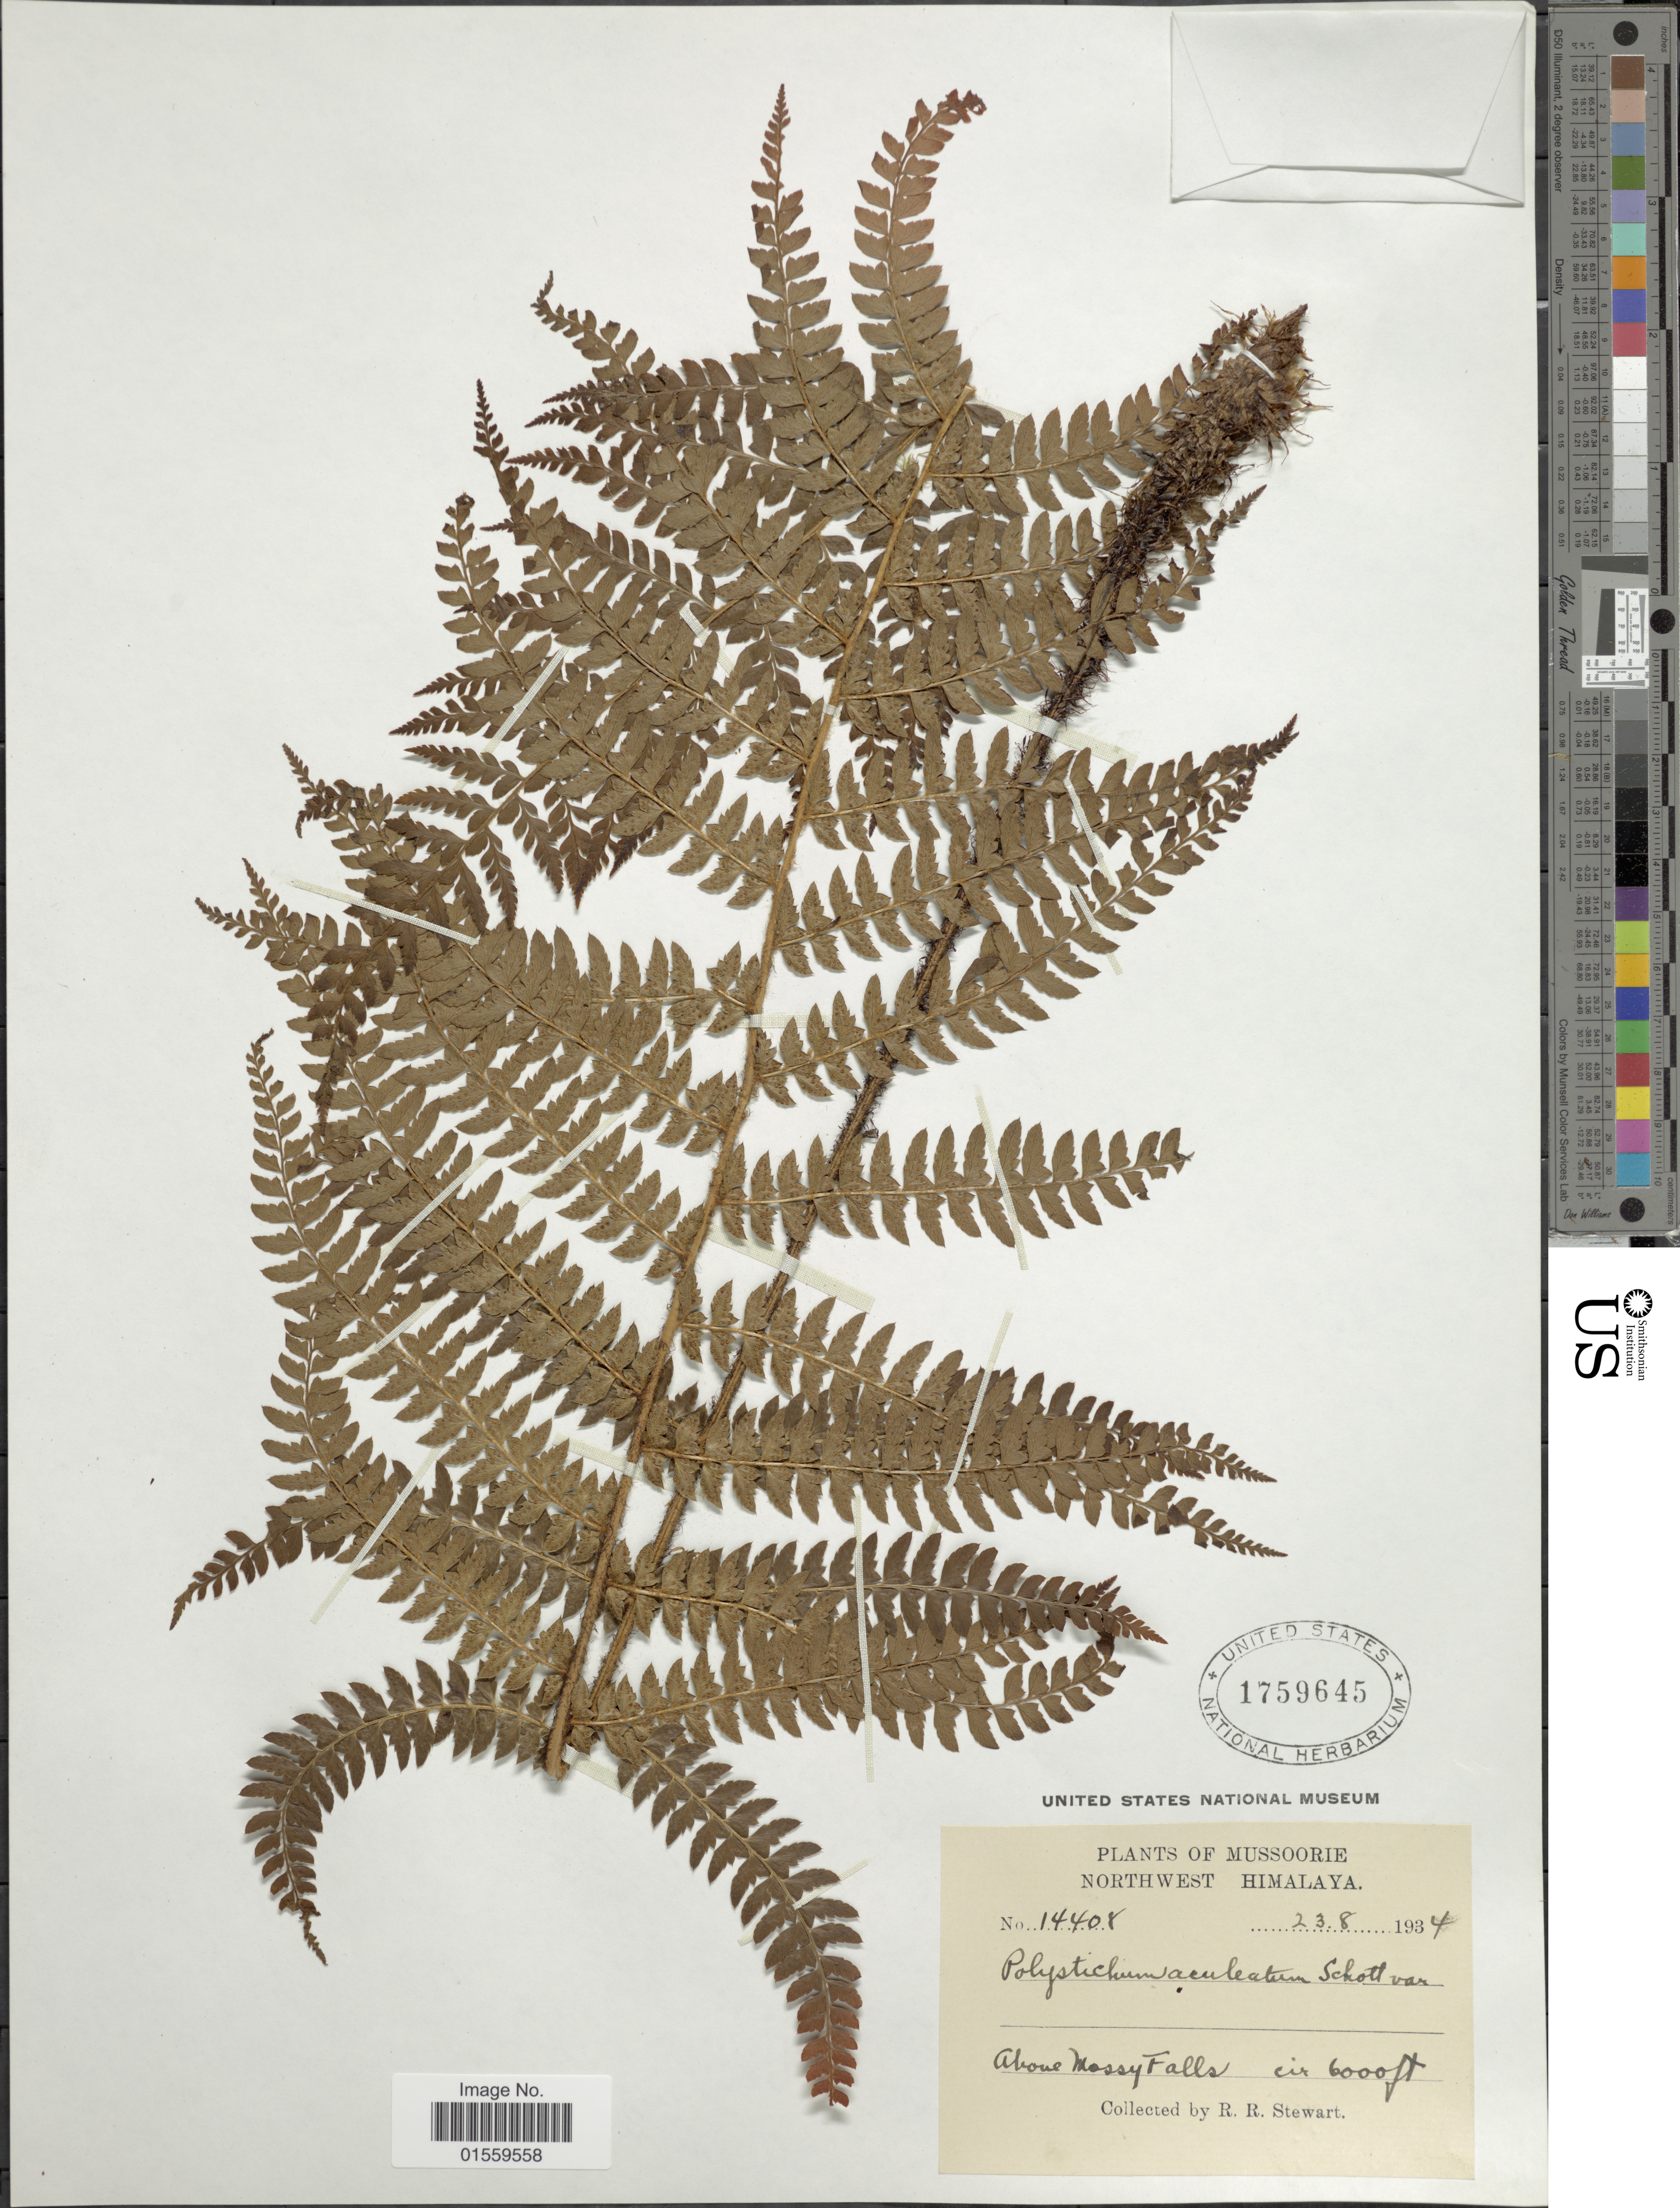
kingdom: Plantae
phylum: Tracheophyta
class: Polypodiopsida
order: Polypodiales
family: Dryopteridaceae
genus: Polystichum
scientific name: Polystichum setiferum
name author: (Forssk.) Moore ex Woynar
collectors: R. R. Stewart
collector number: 14408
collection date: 1934-08-23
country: India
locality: Mussoorie, Northwest Himalaya, Above Mossy Falls.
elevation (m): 1829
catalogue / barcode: US 1759645